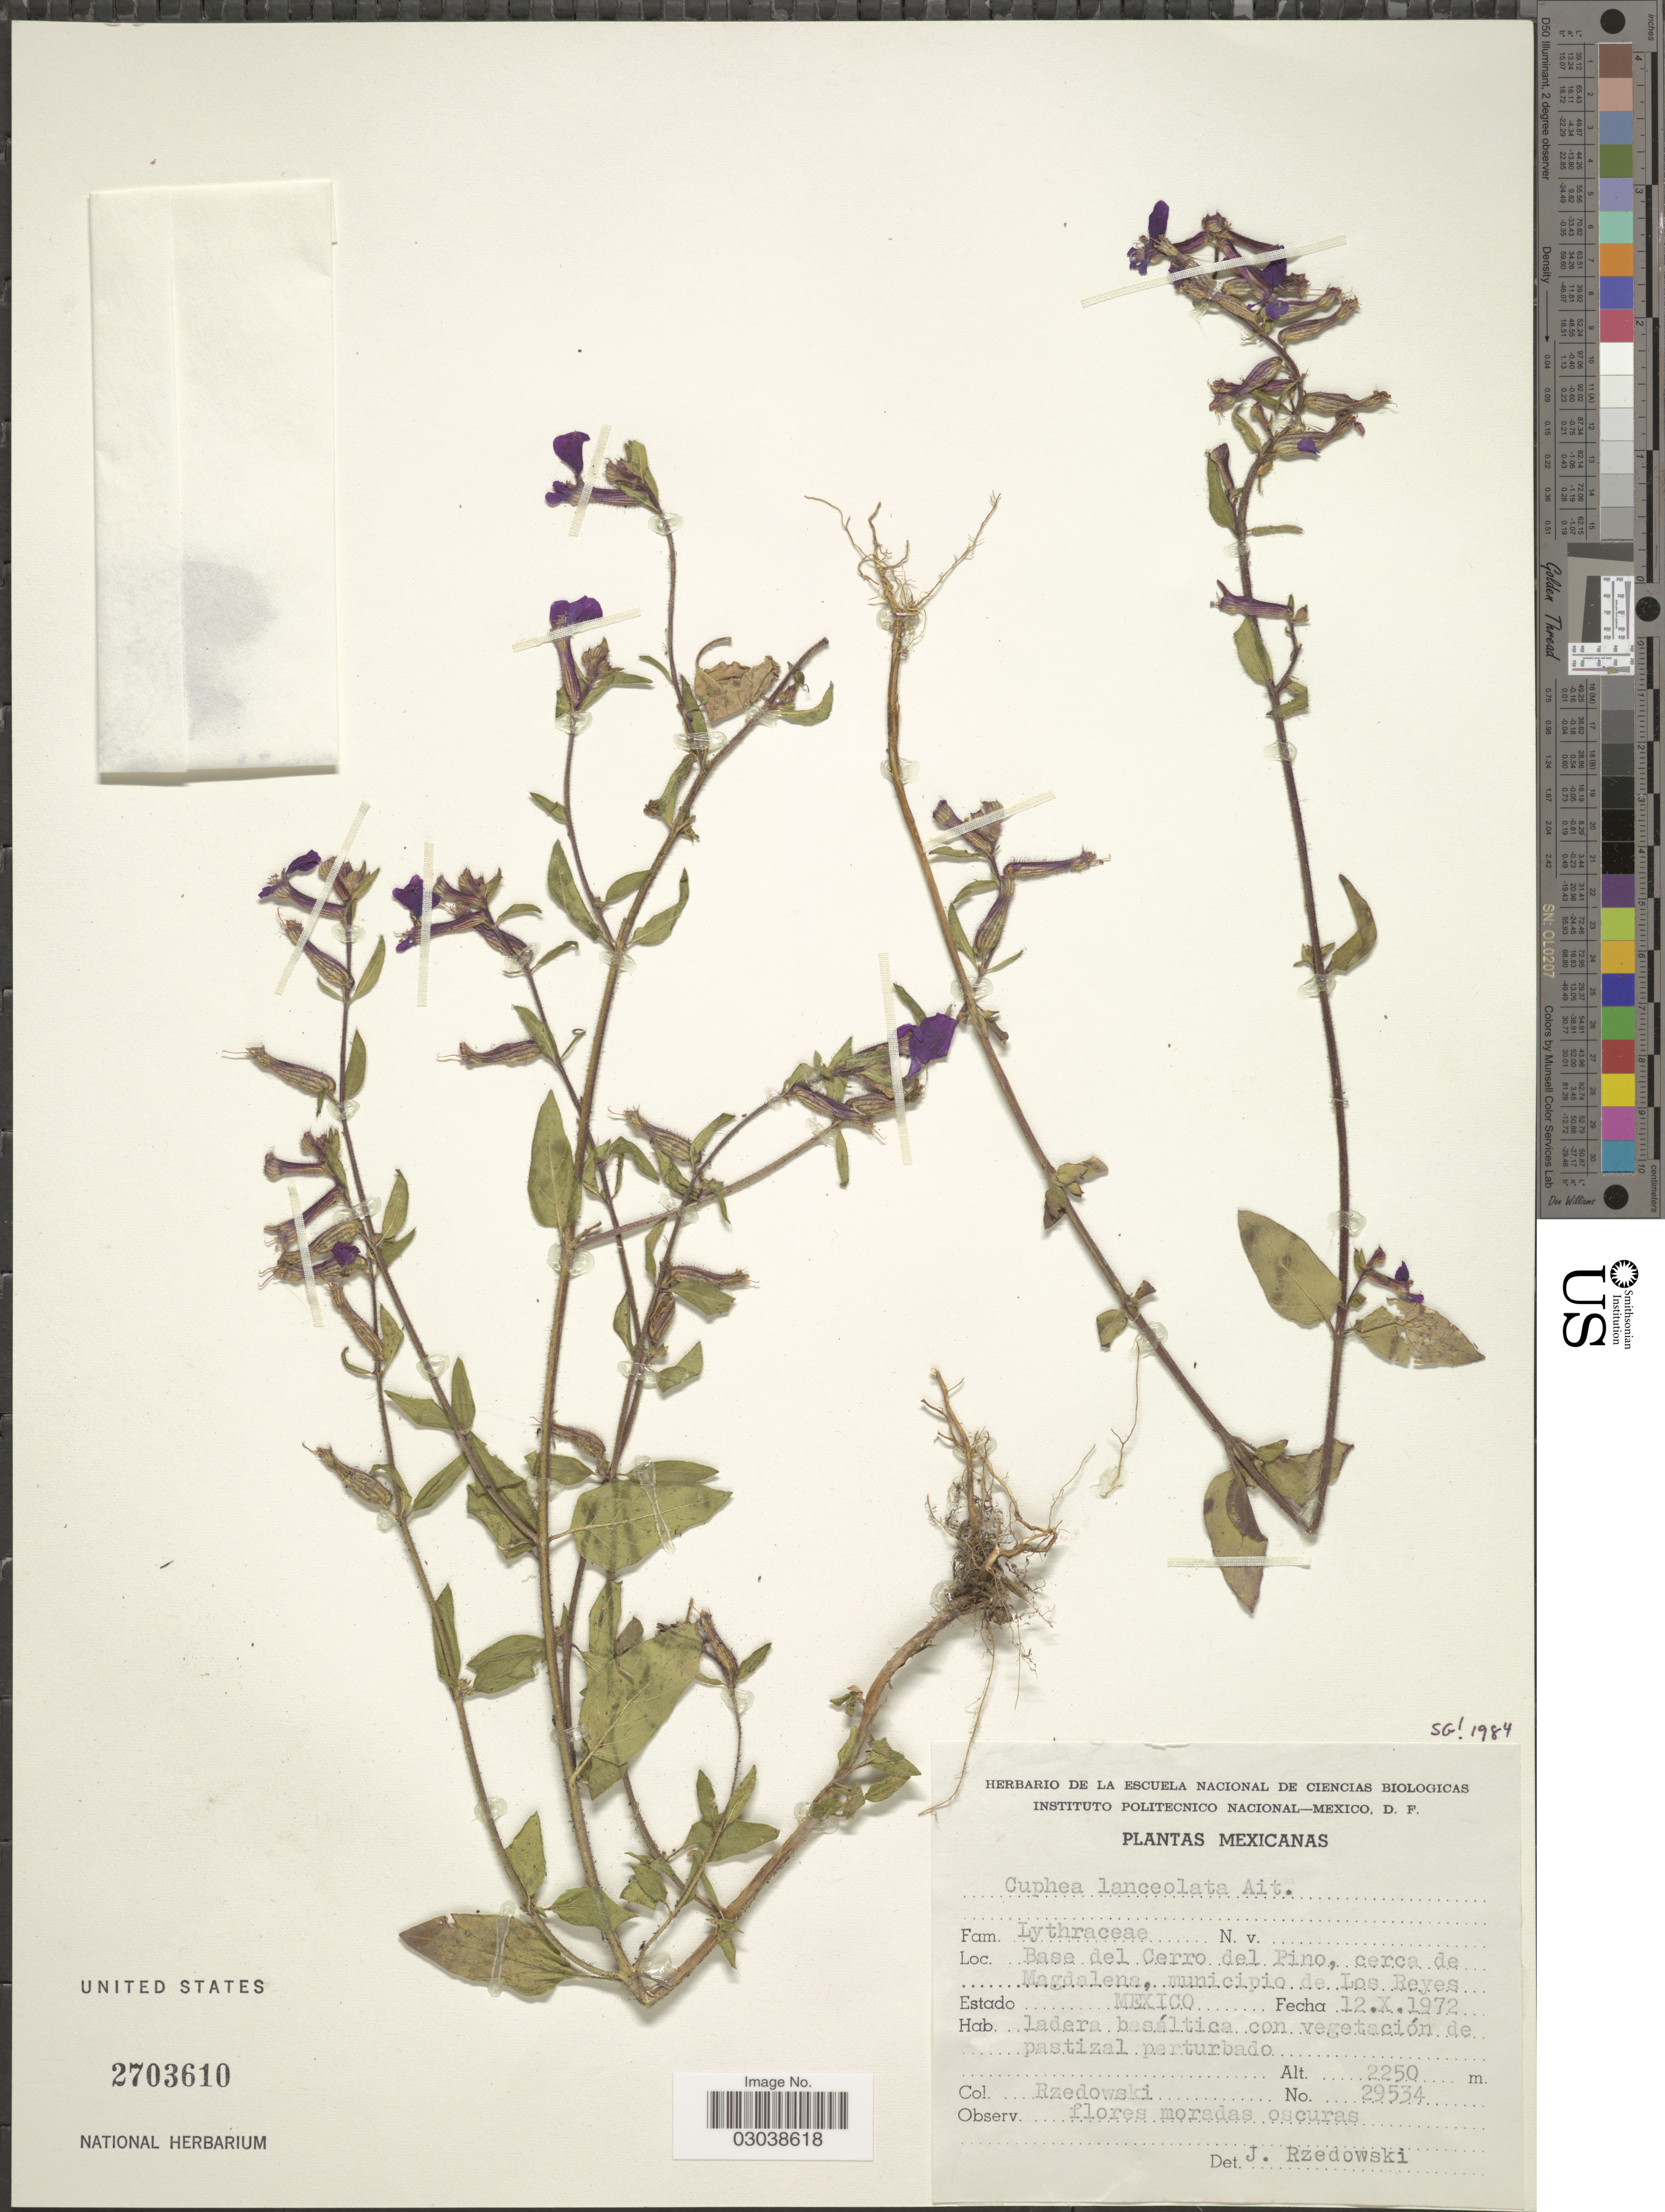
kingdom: Plantae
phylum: Tracheophyta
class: Magnoliopsida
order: Myrtales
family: Lythraceae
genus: Cuphea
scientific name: Cuphea lanceolata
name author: W.T. Aiton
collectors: Rzedowski, --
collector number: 29534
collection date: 1972-10-12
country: Mexico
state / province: México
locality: Base del Cerro del Pino, cerca de Magdalena, municipio de Los Reyes.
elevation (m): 2250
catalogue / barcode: US 2703610